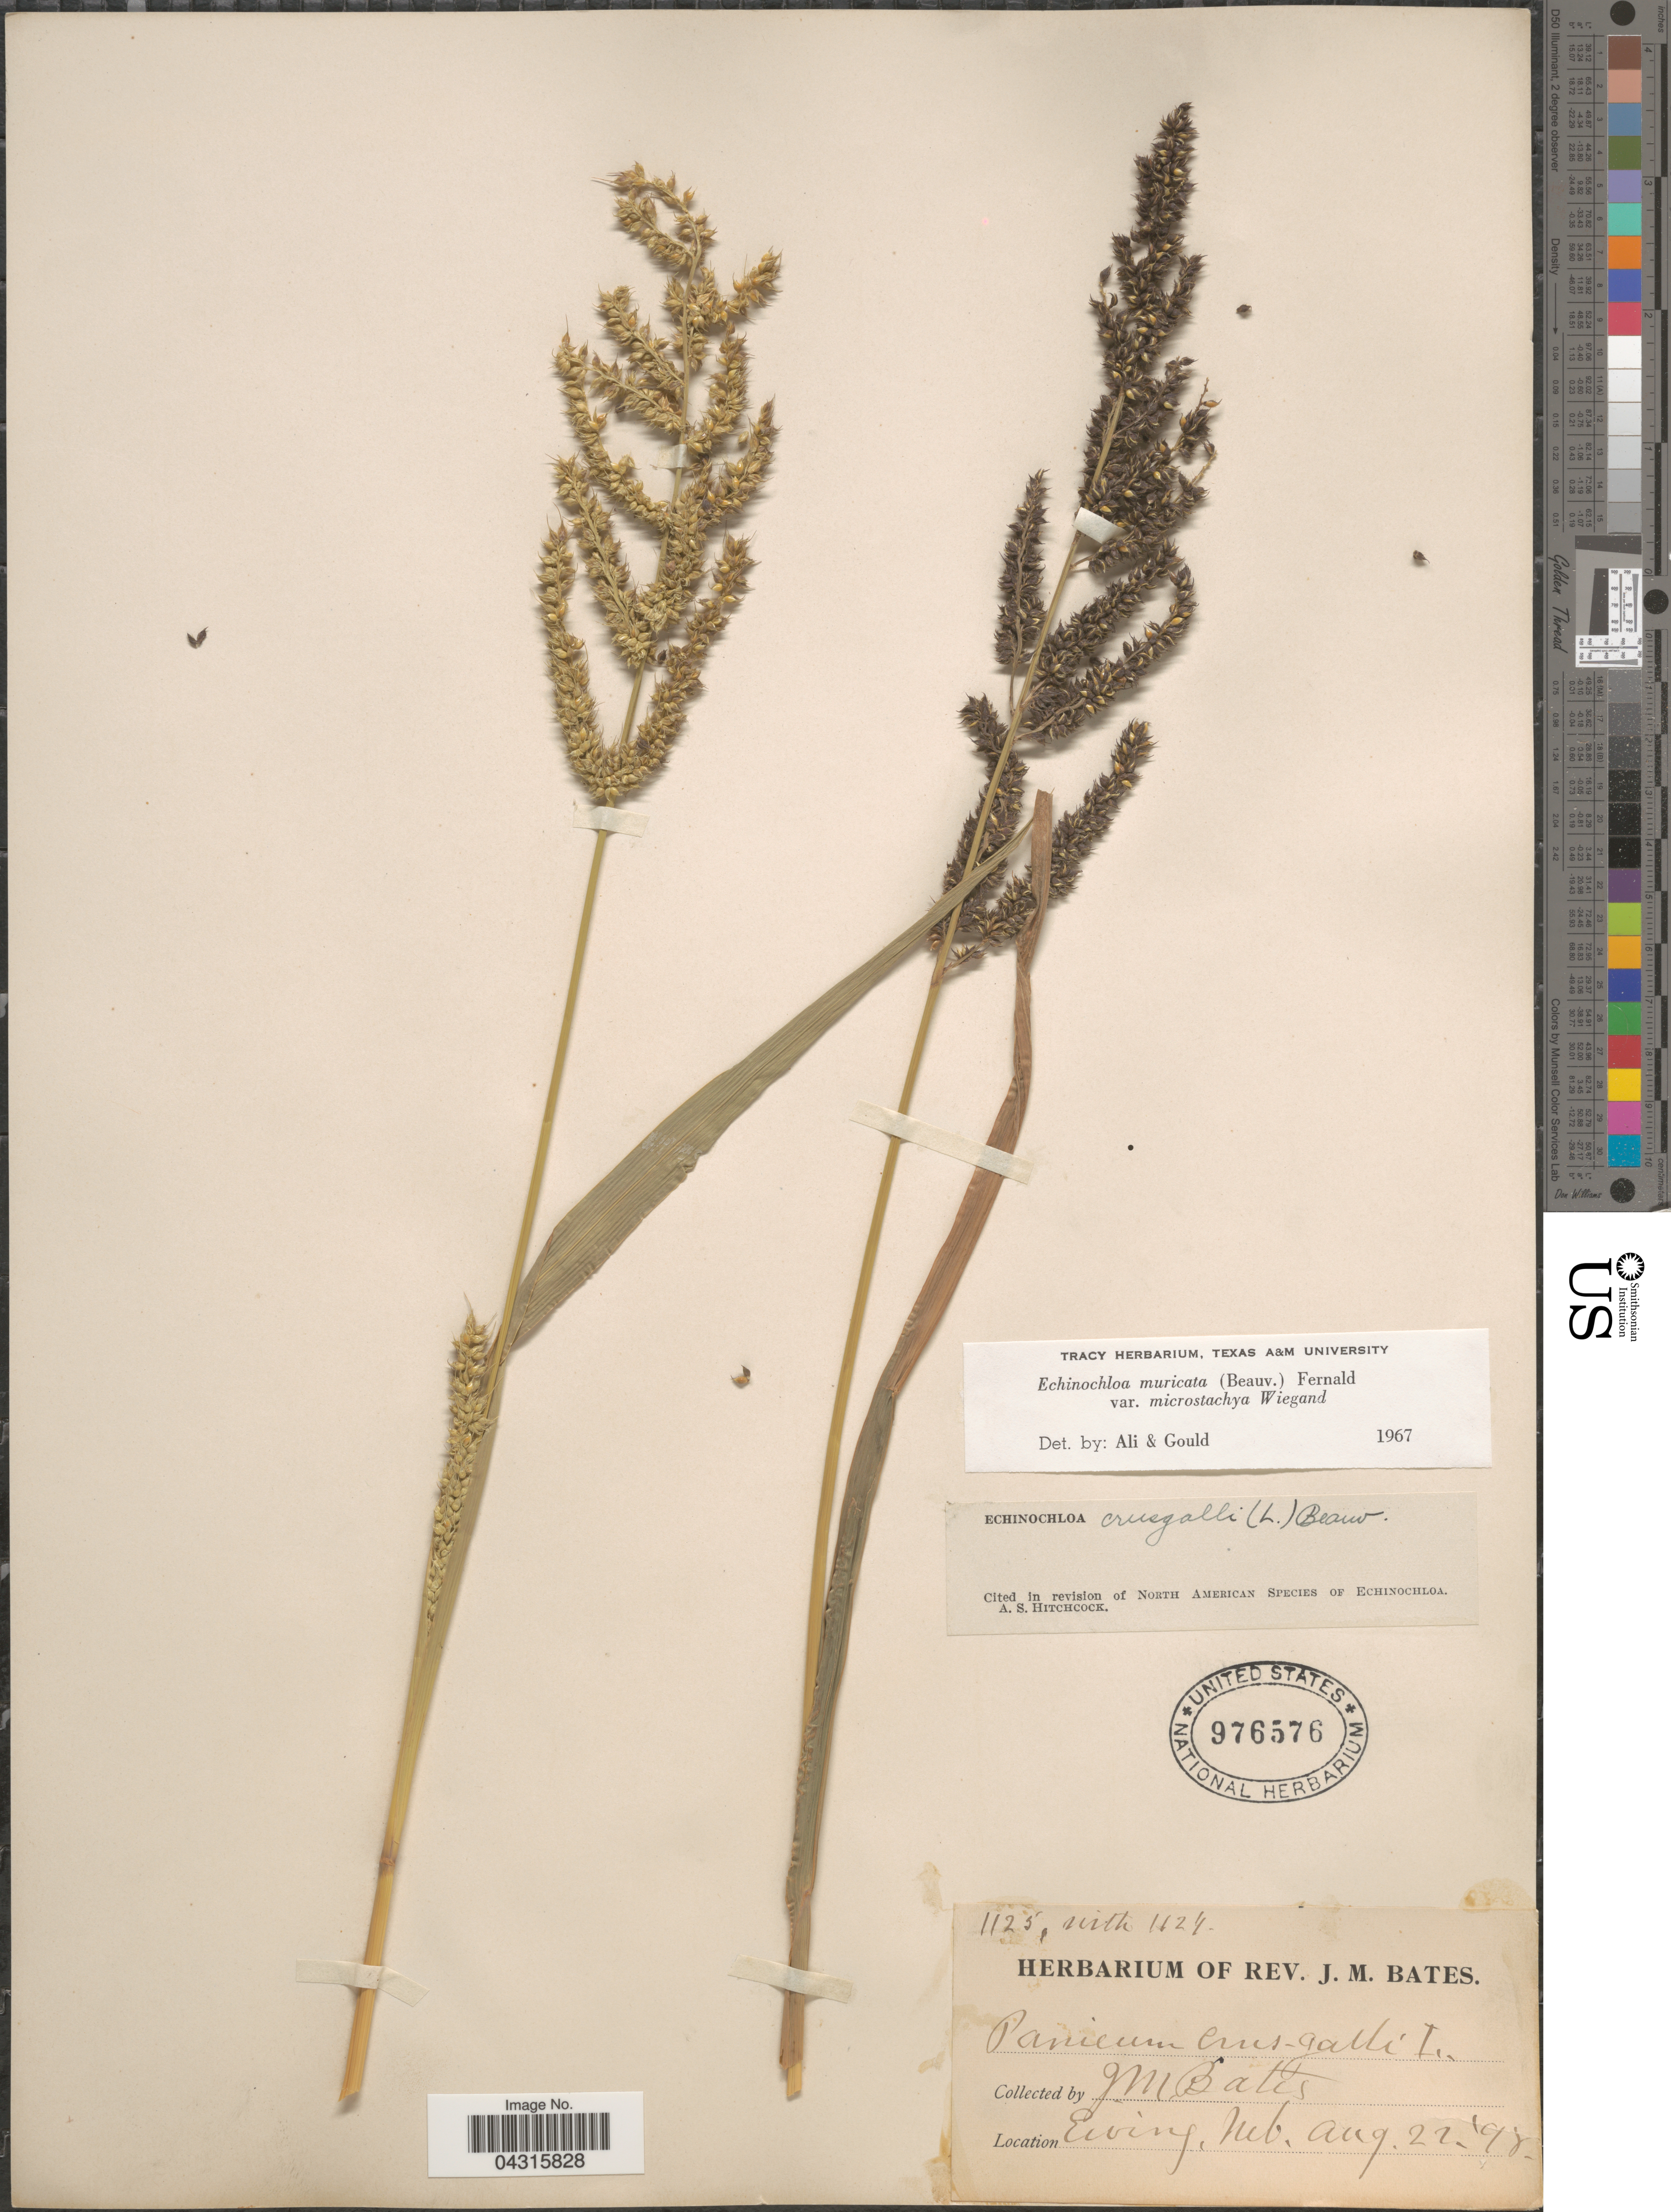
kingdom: Plantae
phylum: Tracheophyta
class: Liliopsida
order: Poales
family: Poaceae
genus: Echinochloa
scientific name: Echinochloa muricata var. microstachya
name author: Wiegand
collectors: J. Bates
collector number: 1125,1124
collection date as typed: Transcribed d/m/y: 22/8/98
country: United States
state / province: Nebraska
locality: Erving. [interpreted]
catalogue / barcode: US 976576